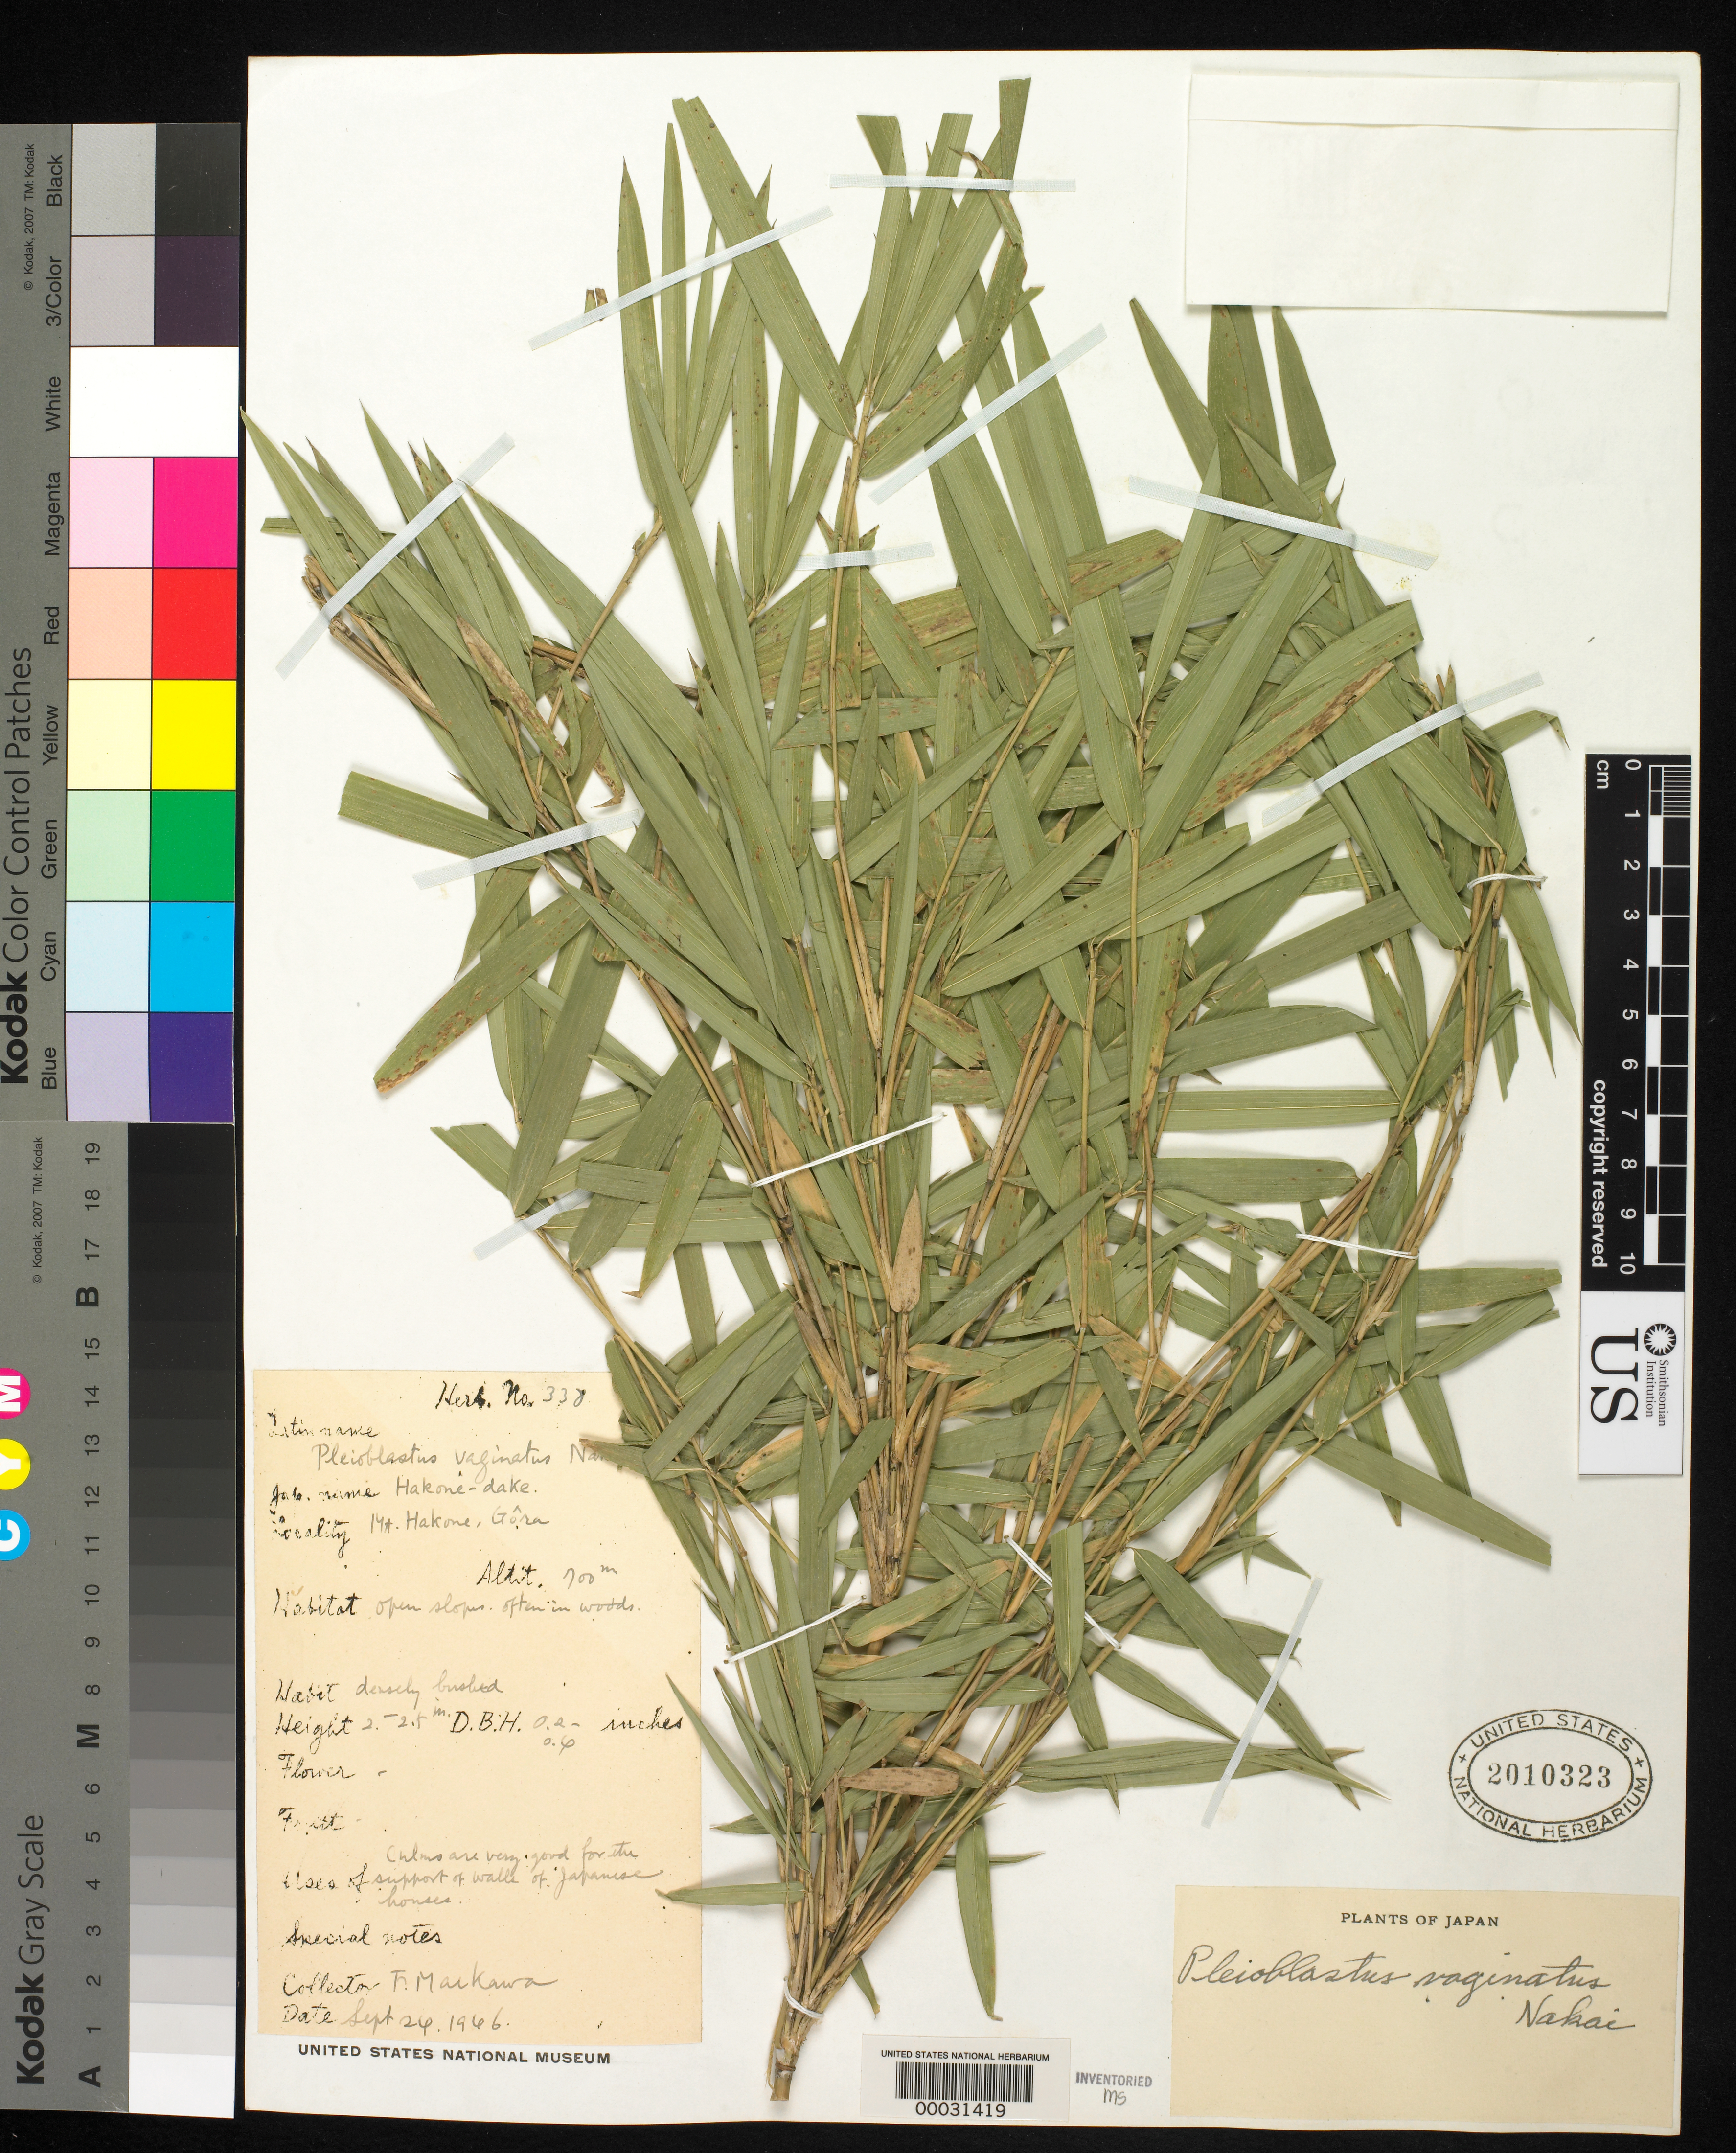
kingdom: Plantae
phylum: Tracheophyta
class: Liliopsida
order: Poales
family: Poaceae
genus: Pleioblastus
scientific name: Pleioblastus argenteostriatus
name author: (Regel) Nakai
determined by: Poaceae Reorganization Project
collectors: F. Markawa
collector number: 338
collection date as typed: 26 Sep 1966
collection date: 1966-09-26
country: Japan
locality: Mt. hakone, gora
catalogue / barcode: US 2010323